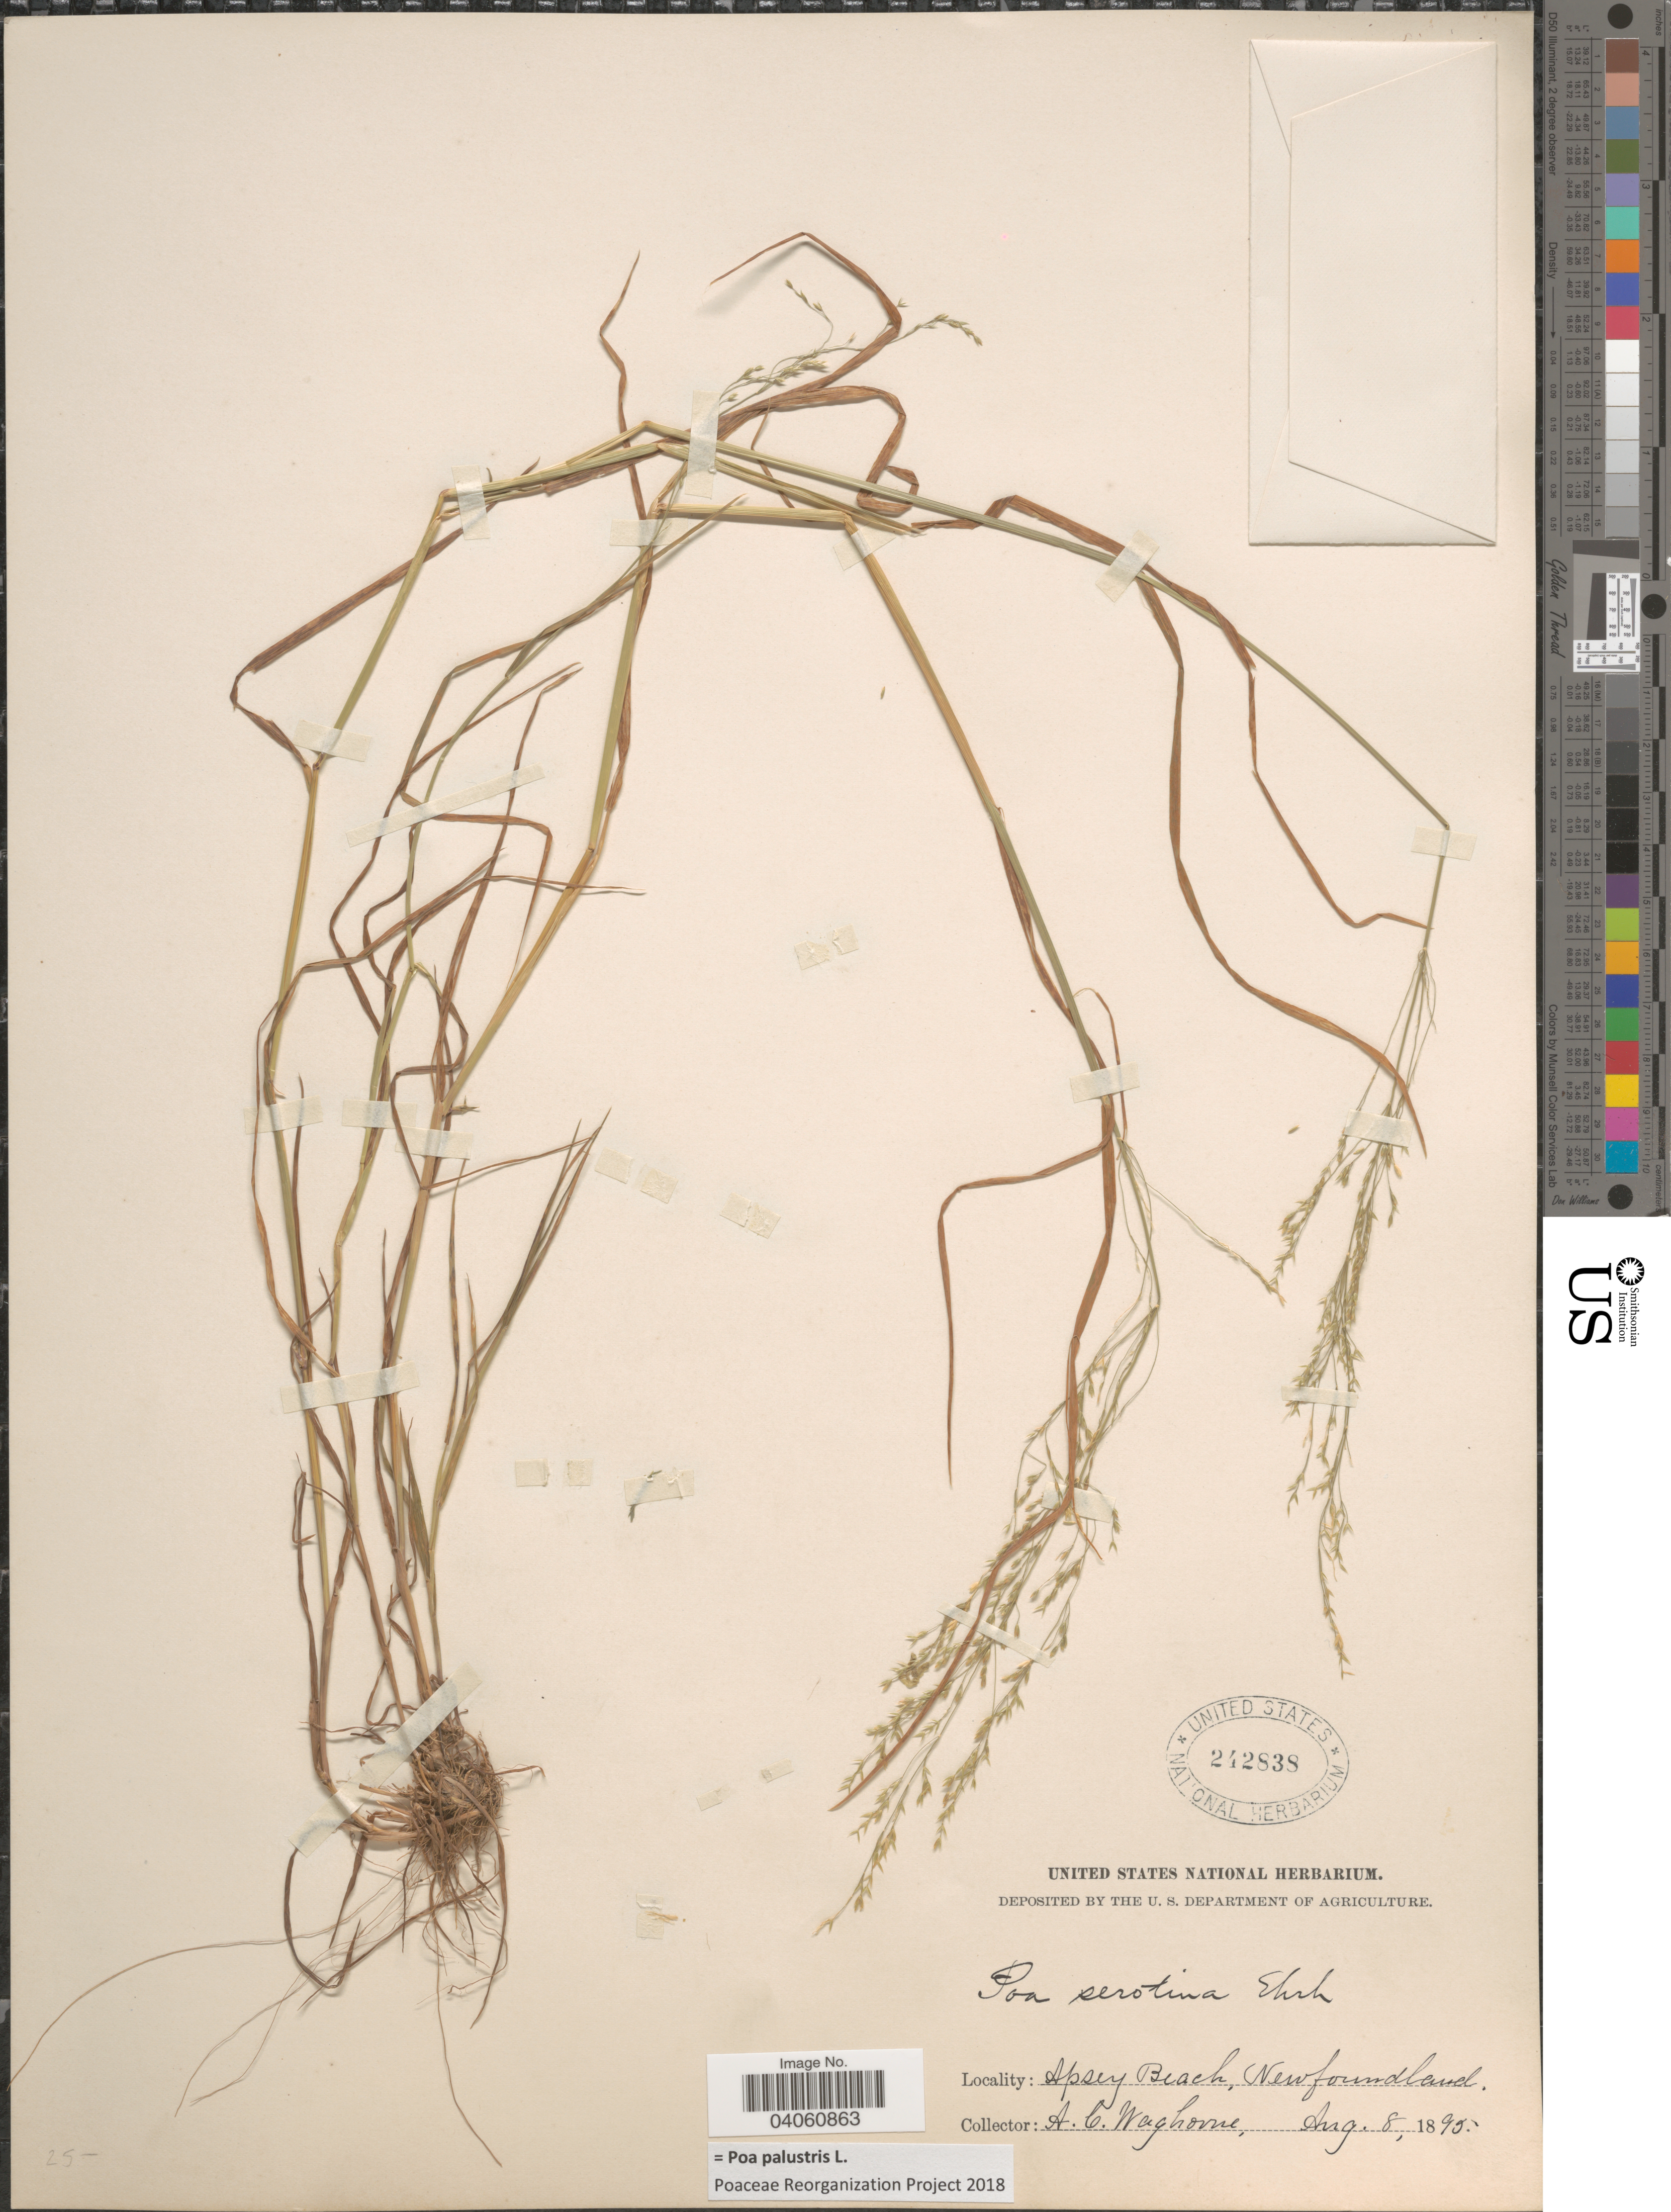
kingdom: Plantae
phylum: Tracheophyta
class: Liliopsida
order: Poales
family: Poaceae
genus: Poa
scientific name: Poa palustris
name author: L.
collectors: A. Waghorne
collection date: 1895-08-08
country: Canada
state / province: Newfoundland and Labrador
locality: Apsey Beach.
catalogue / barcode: US 242838